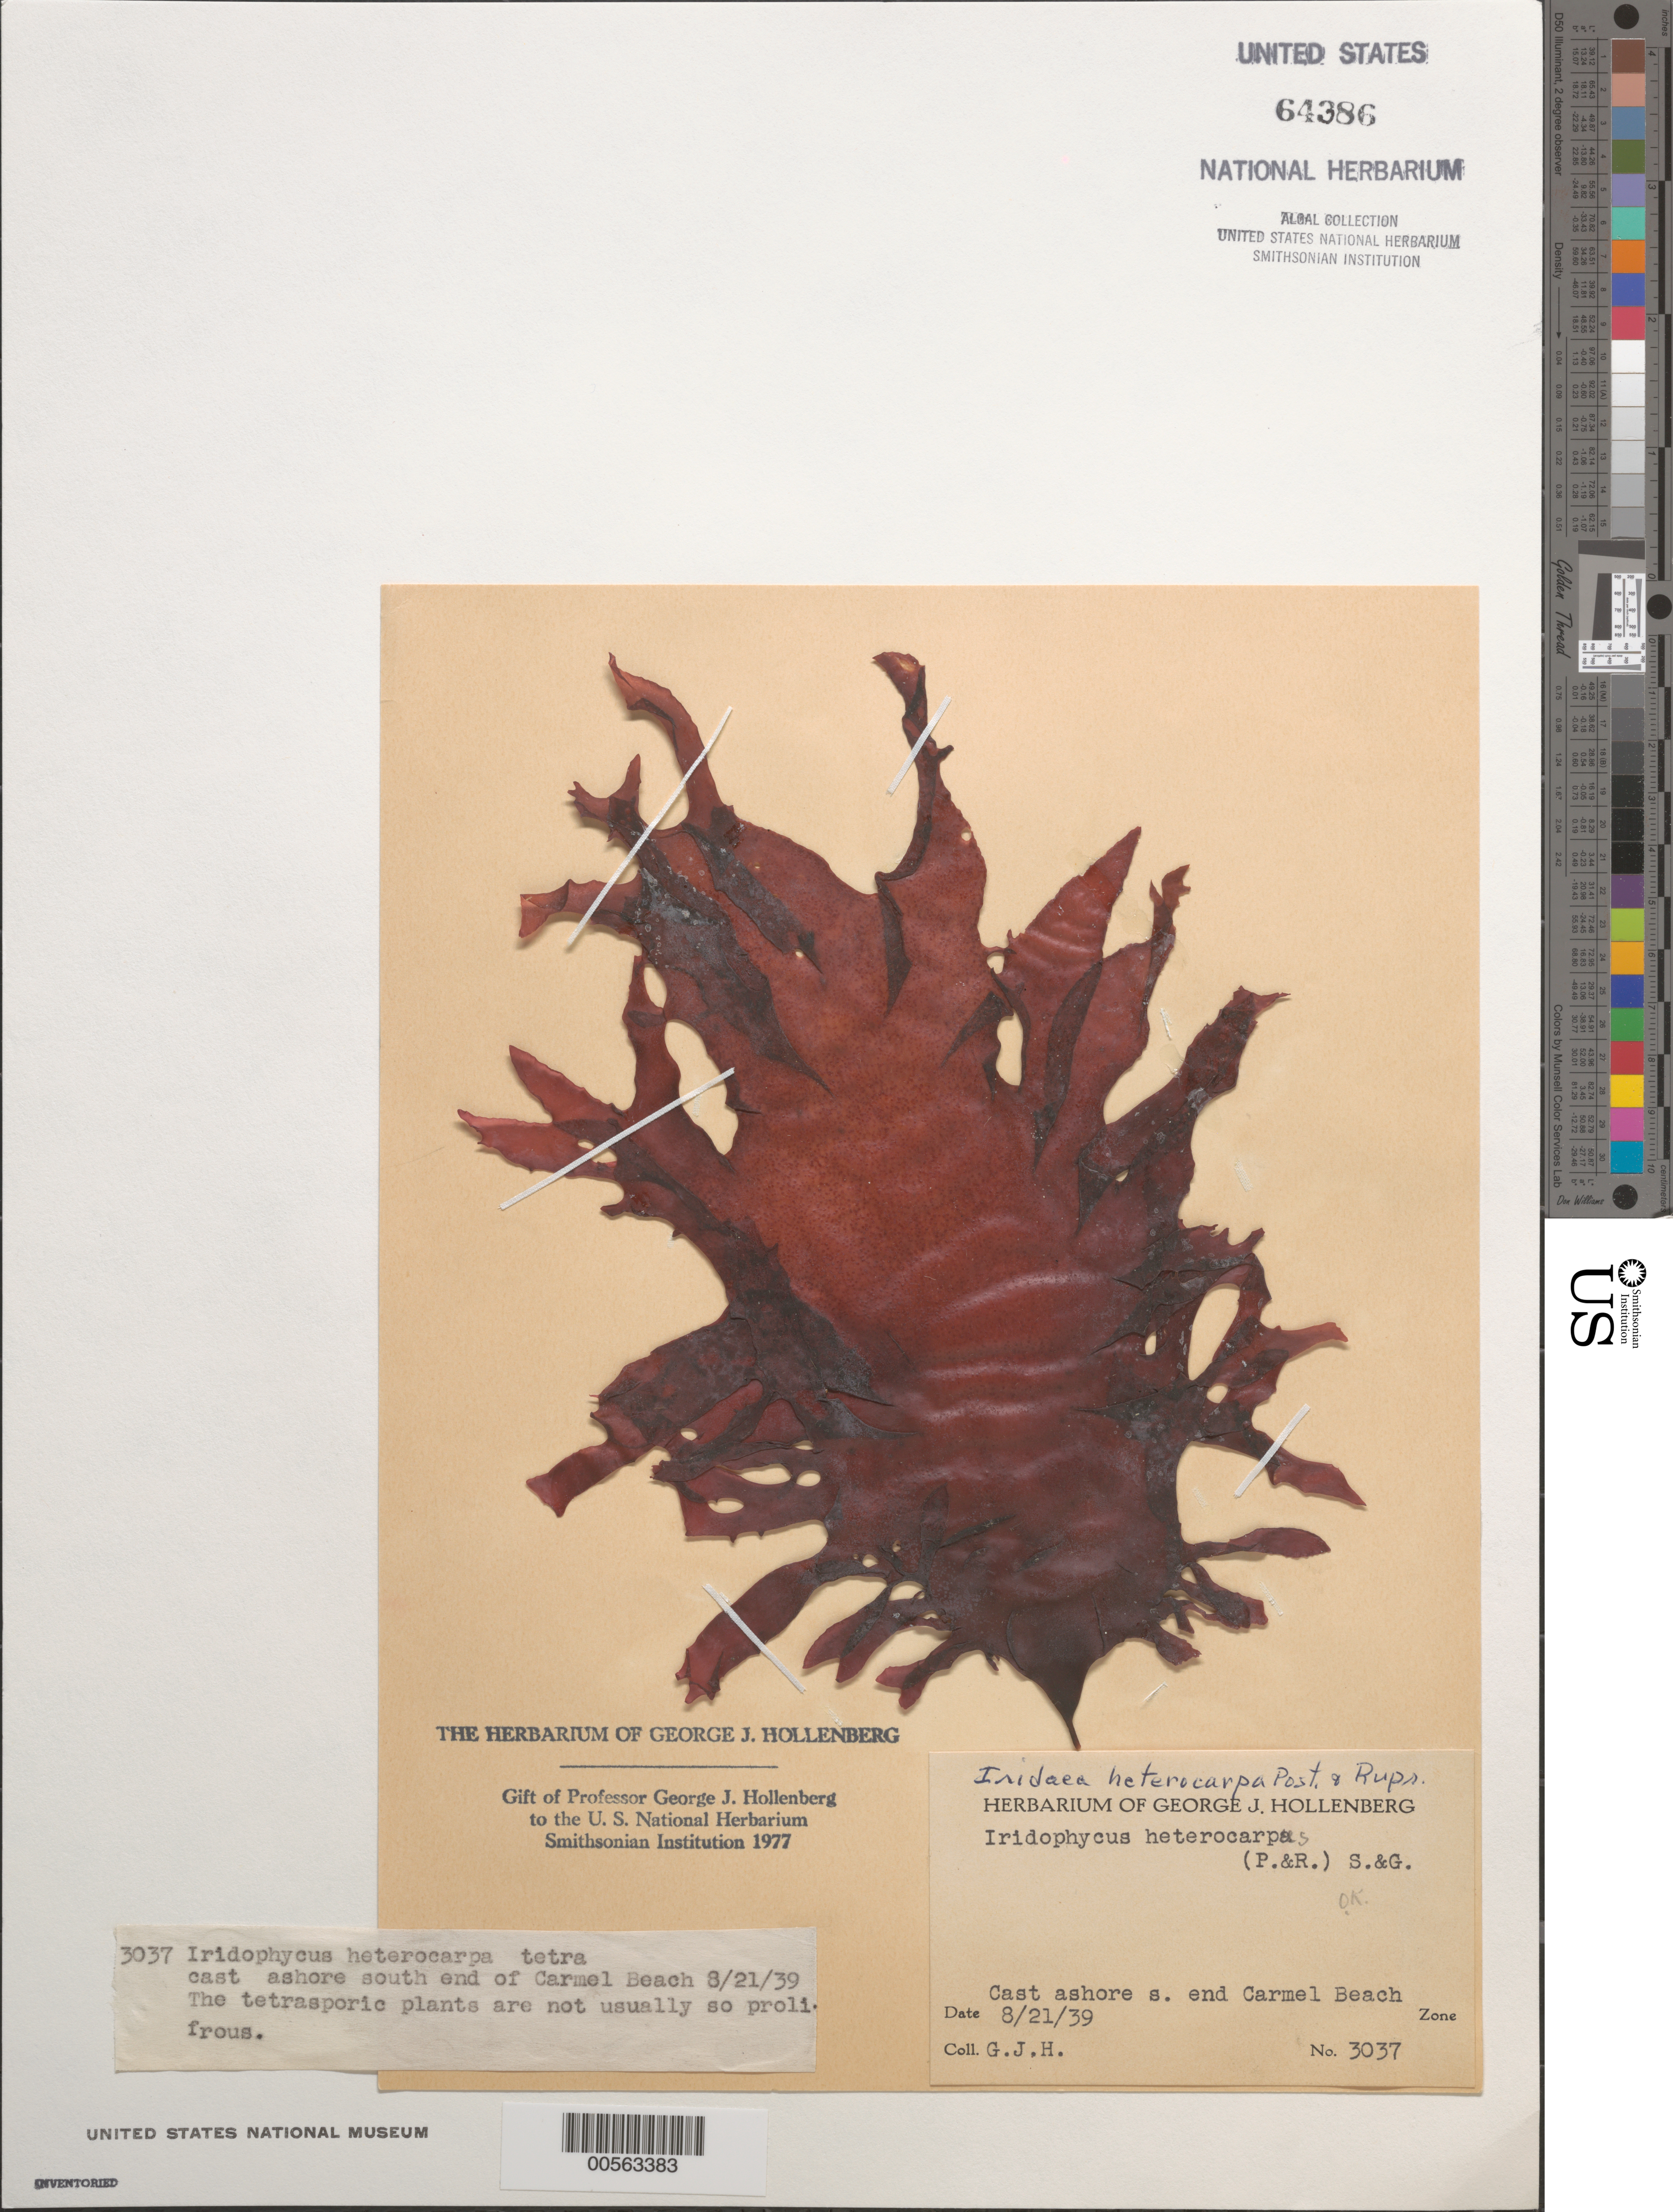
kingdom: Plantae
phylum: Rhodophyta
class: Florideophyceae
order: Gigartinales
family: Gigartinaceae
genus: Chondrus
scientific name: Chondrus crispus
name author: Stackh.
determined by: Algae name updating Project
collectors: G. Hollenberg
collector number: GJH 3037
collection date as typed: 21 Aug 1939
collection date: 1939-08-21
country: United States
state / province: California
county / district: Monterey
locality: Carmel Beach, south end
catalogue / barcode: US 64386